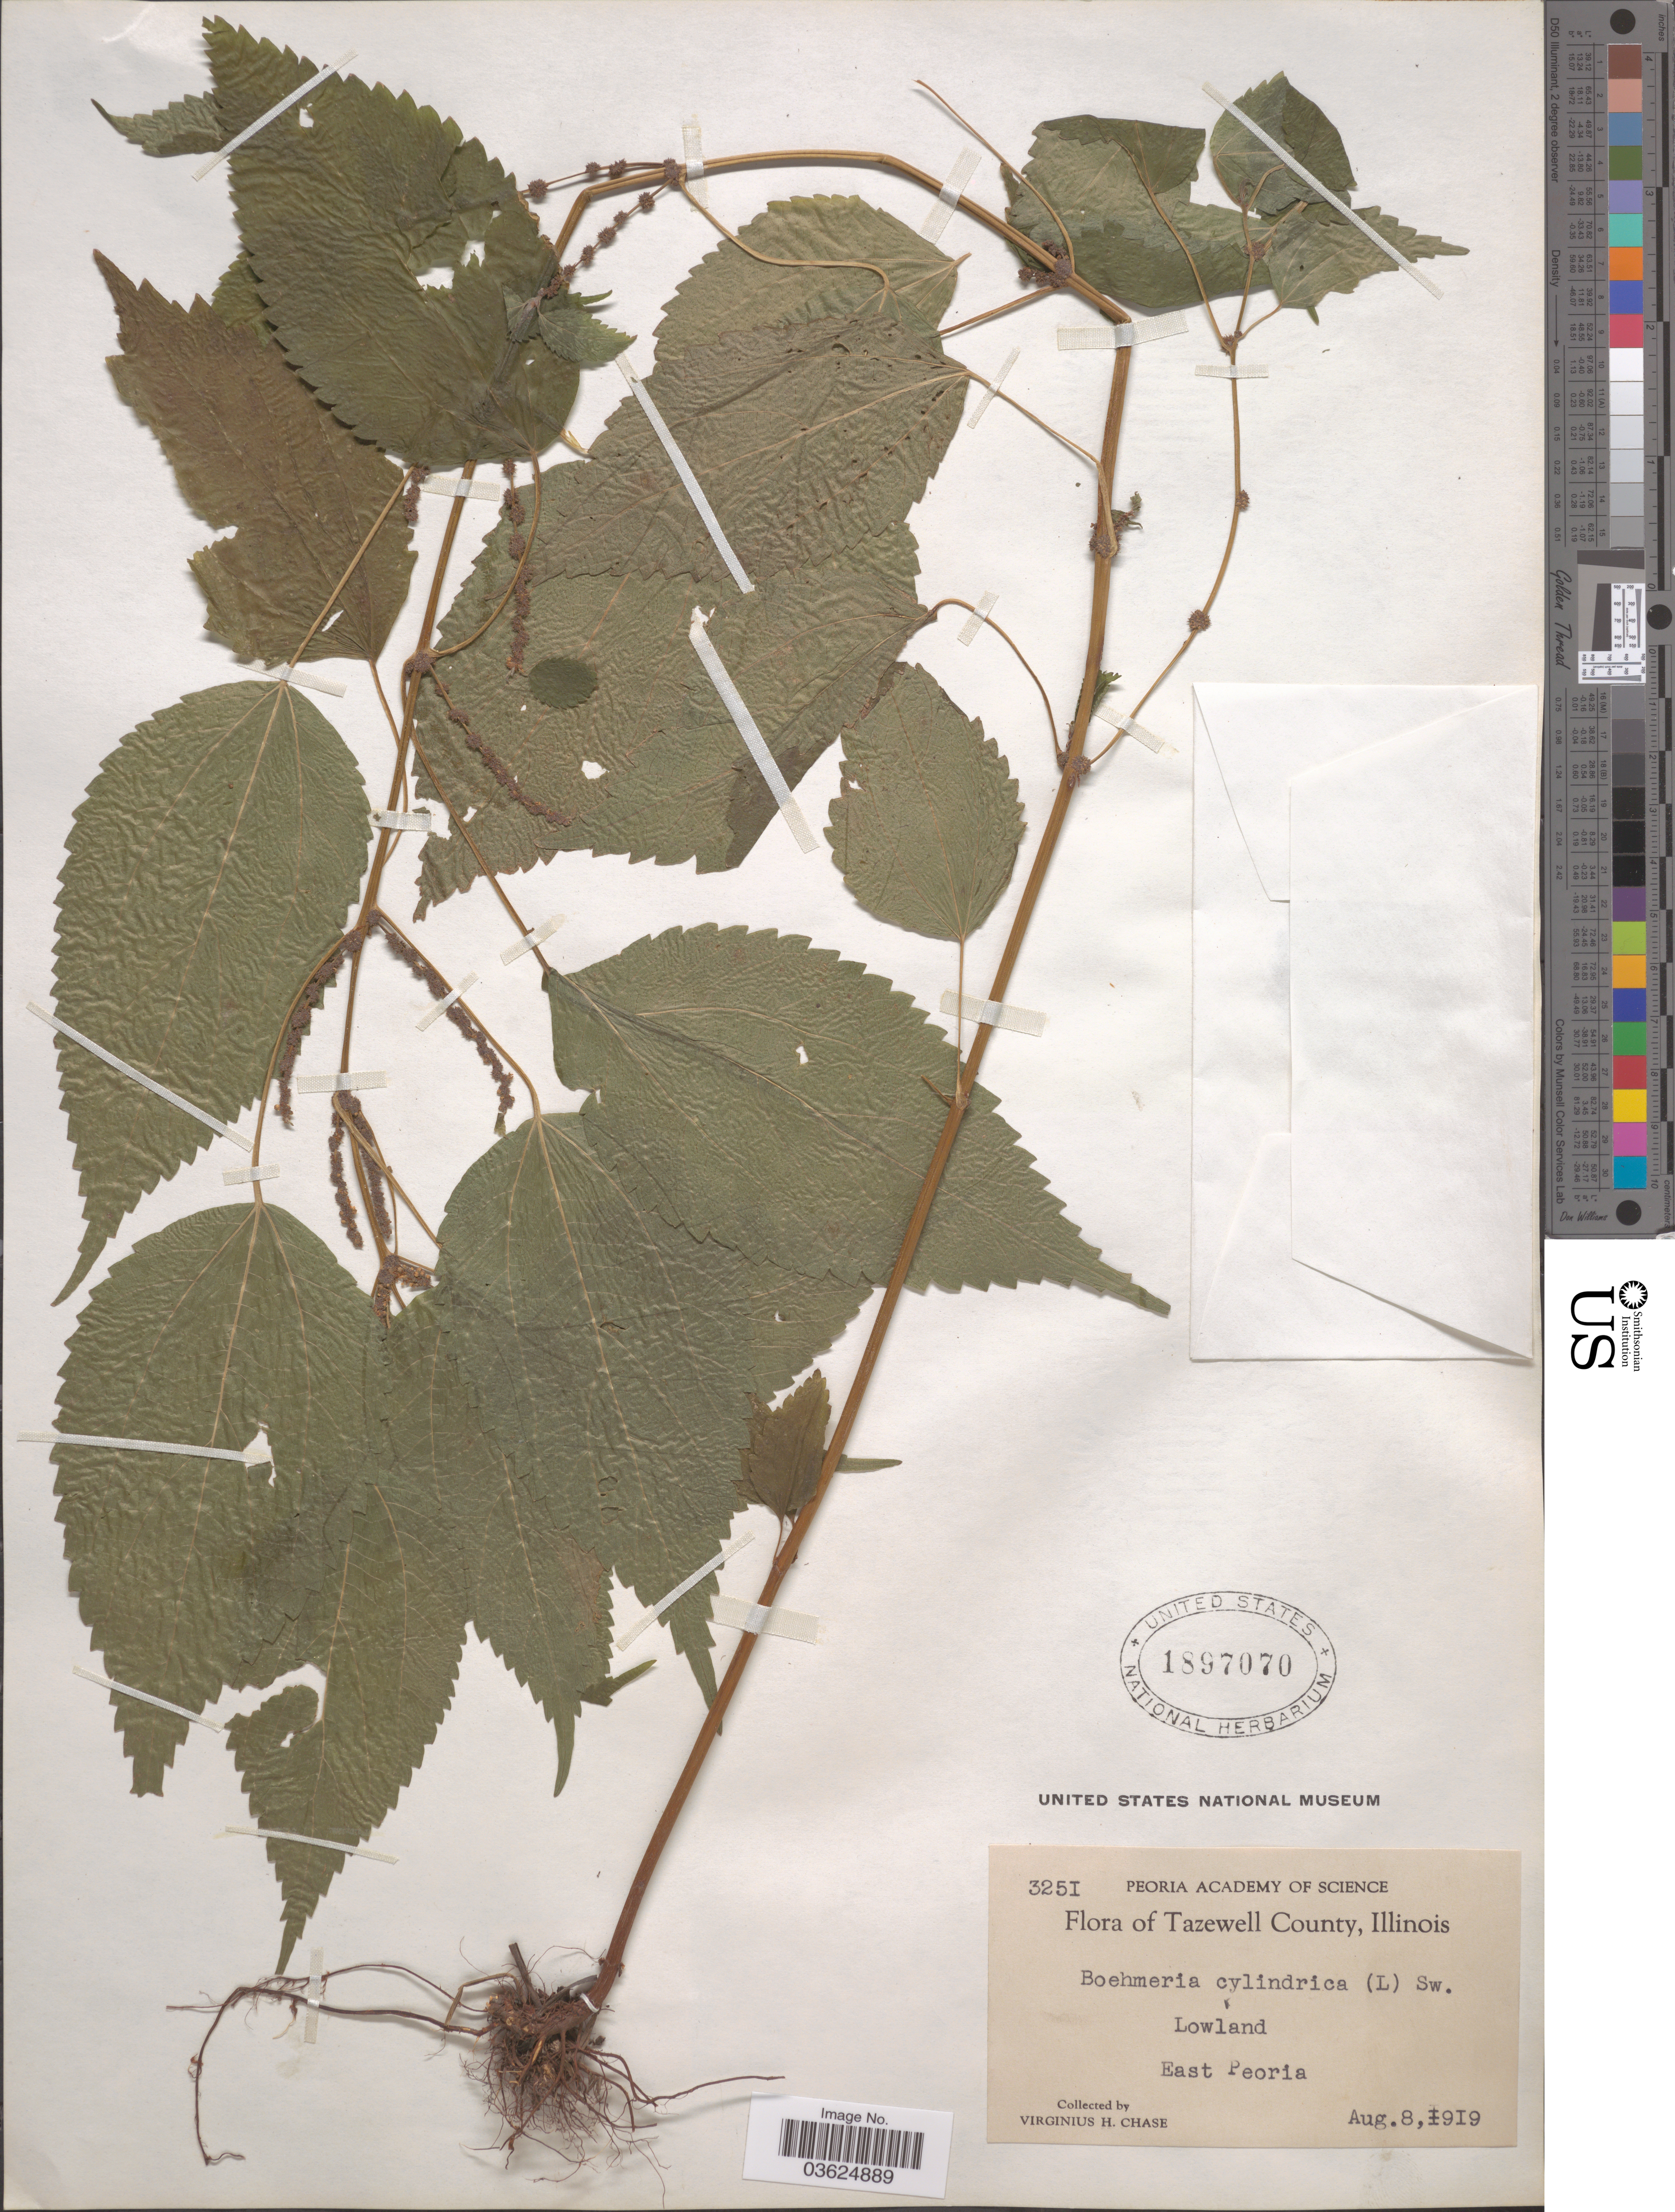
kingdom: Plantae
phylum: Tracheophyta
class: Magnoliopsida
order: Rosales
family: Urticaceae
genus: Boehmeria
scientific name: Boehmeria cylindrica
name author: (L.) Sw.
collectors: V. H. Chase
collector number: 3251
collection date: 1919-08-08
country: United States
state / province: Illinois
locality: Tazewell County. Lowland. East Peoria.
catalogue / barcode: US 1897070